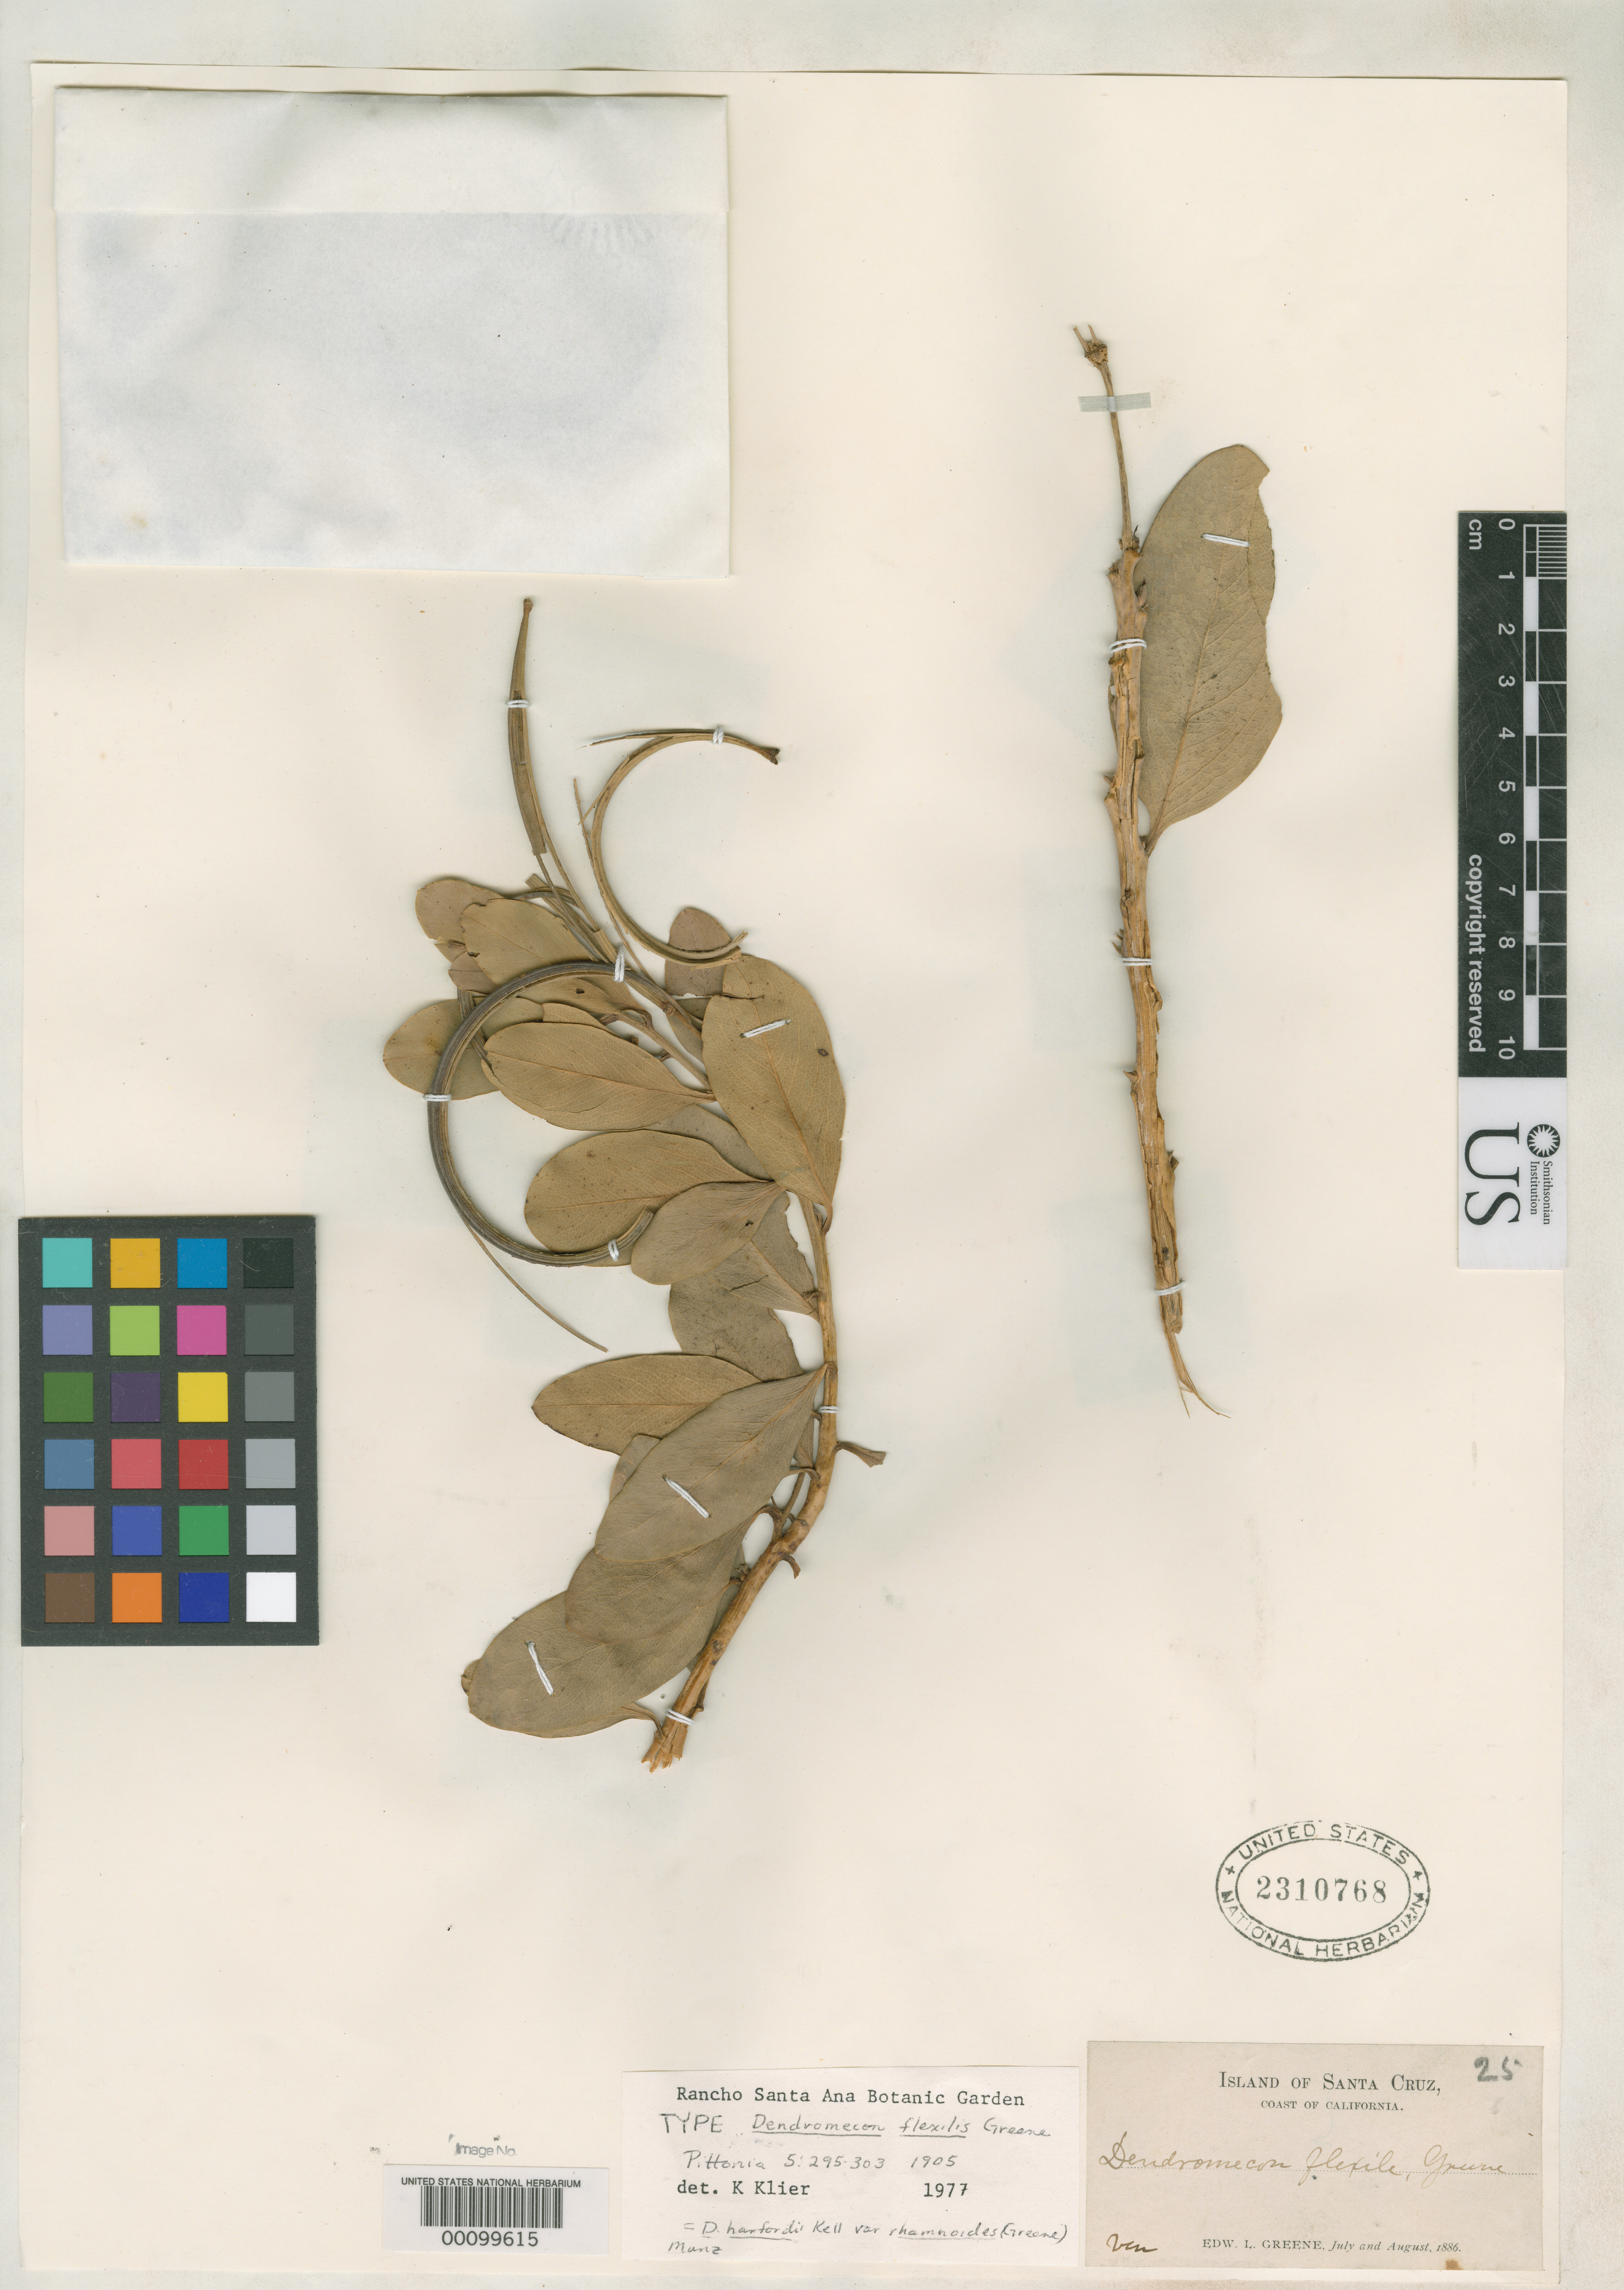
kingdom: Plantae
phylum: Tracheophyta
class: Magnoliopsida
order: Ranunculales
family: Papaveraceae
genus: Dendromecon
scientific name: Dendromecon flexile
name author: Greene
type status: Type Collection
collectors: E. L. Greene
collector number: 25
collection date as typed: Jul 1886 to -- Aug 1886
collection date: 1886-07/1886-08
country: United States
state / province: California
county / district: Santa Barbara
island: Santa Cruz Island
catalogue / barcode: US 2310768